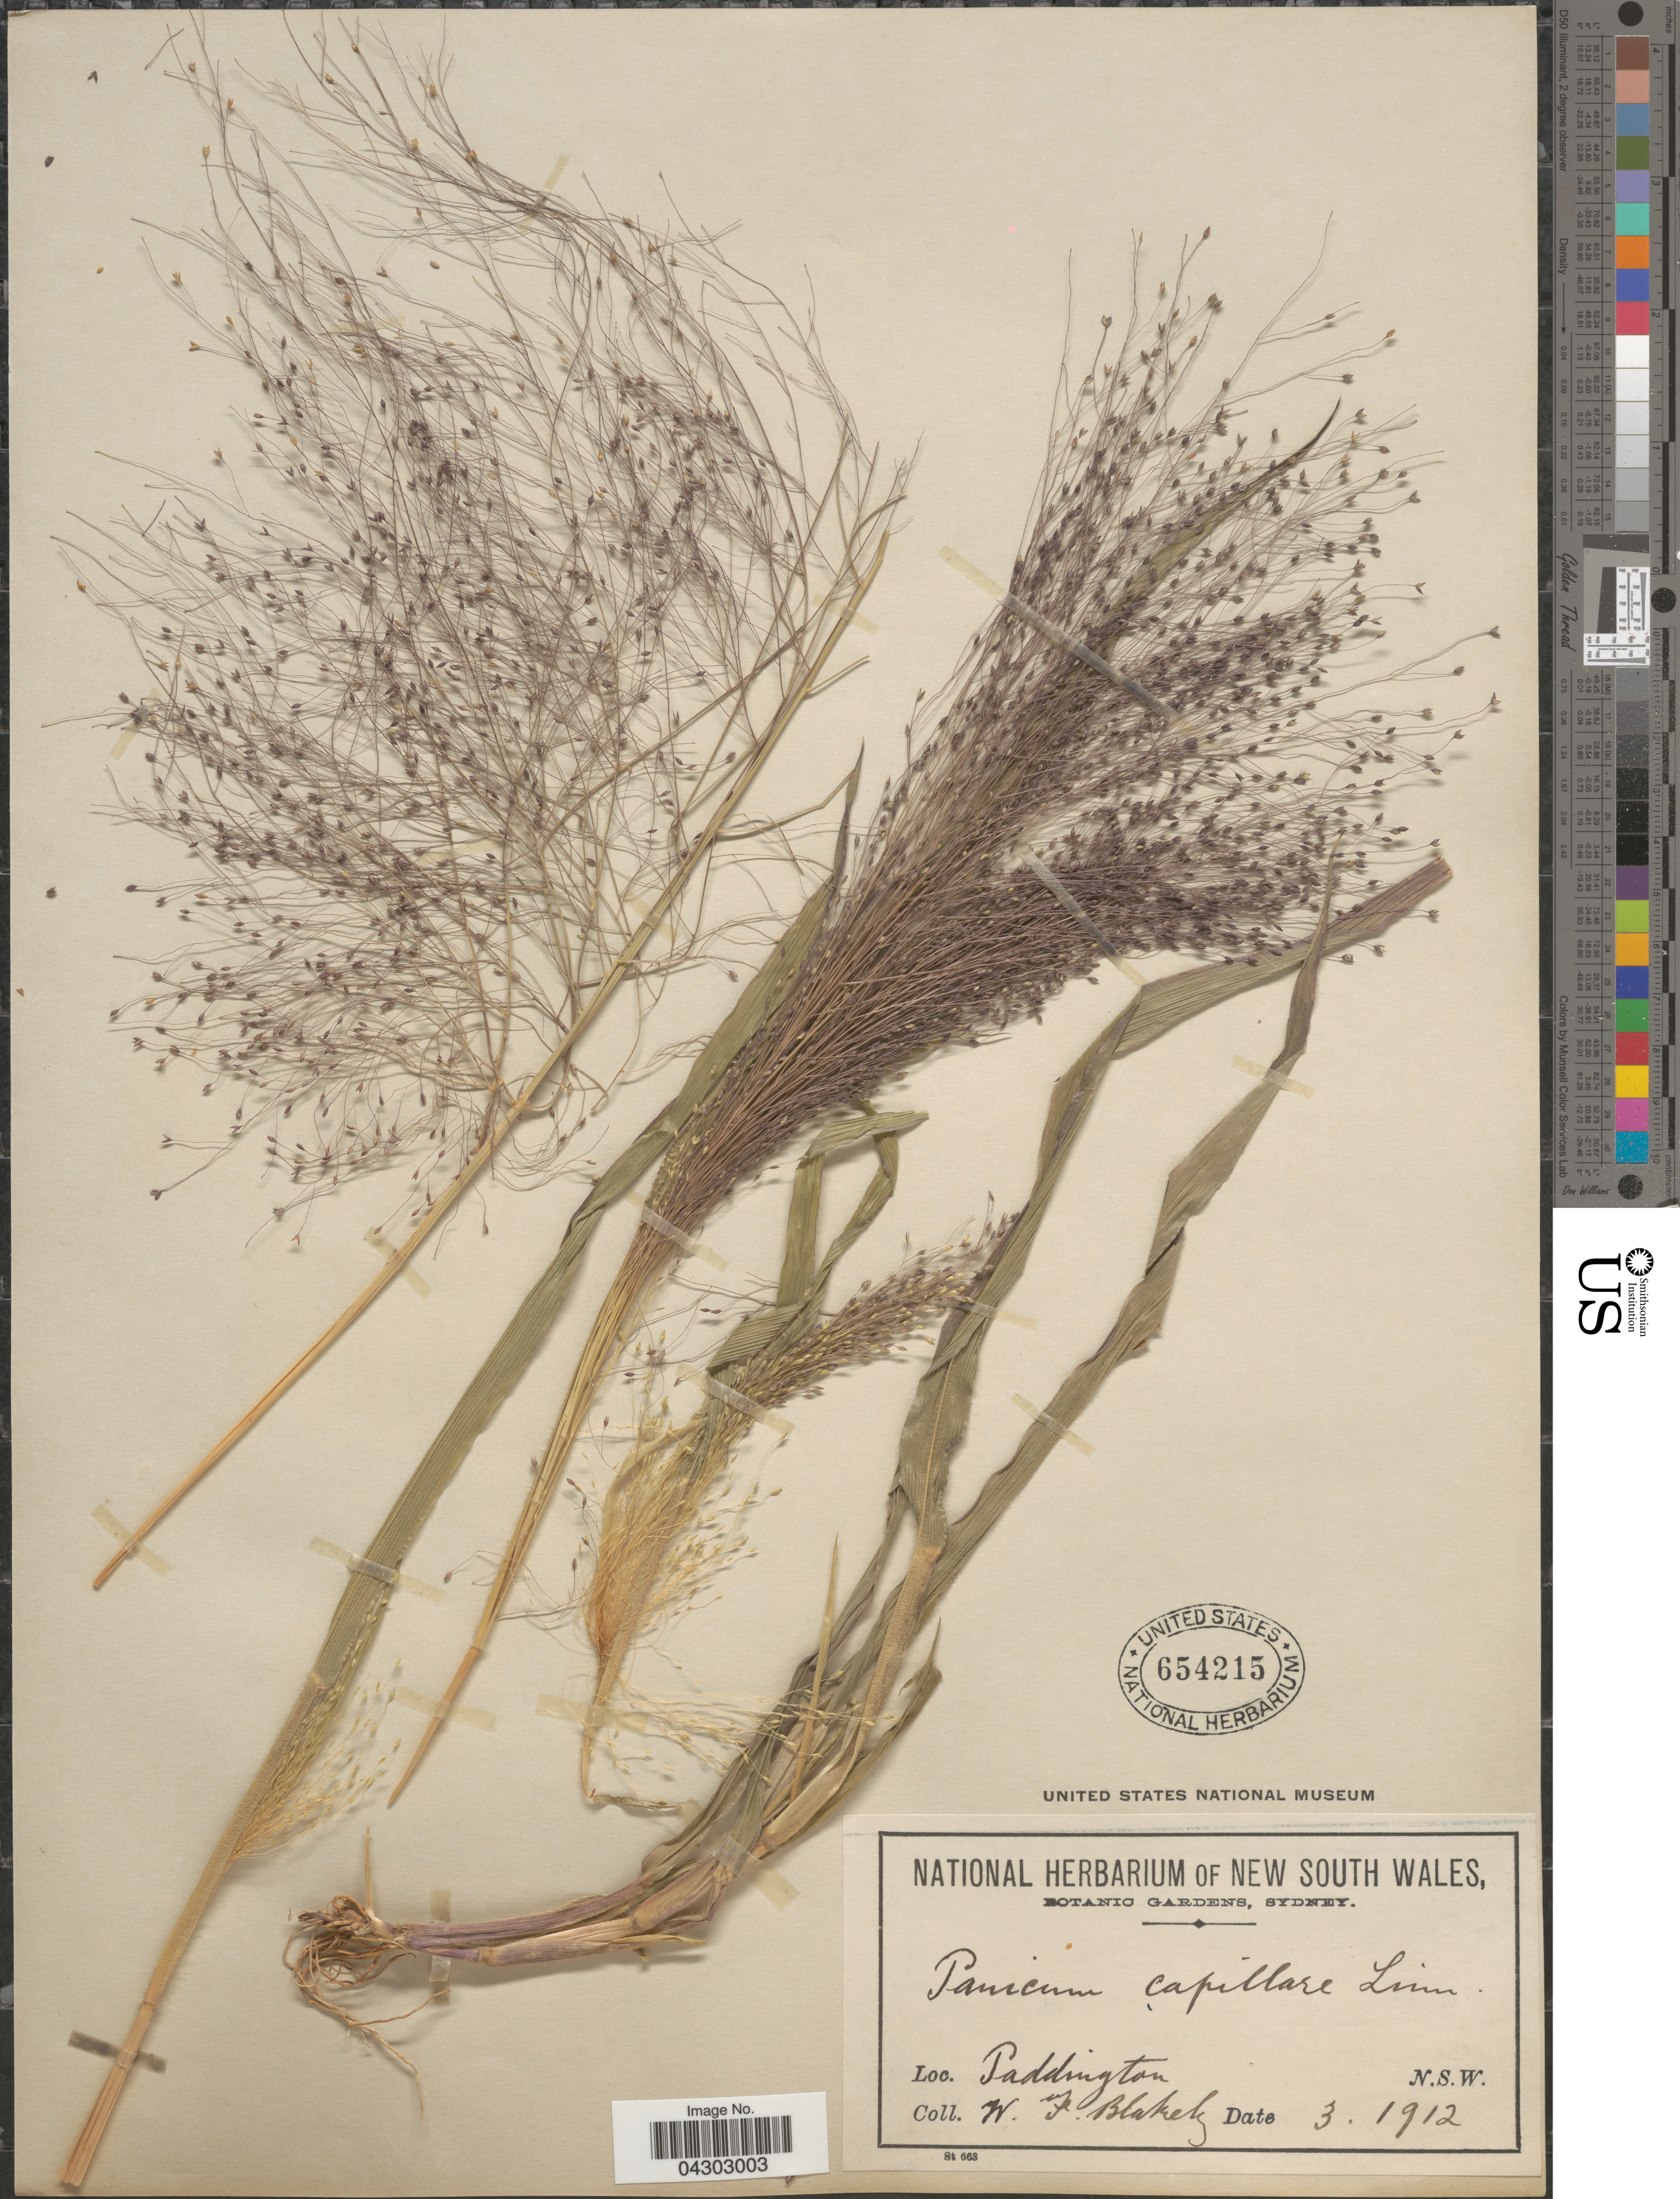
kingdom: Plantae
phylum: Tracheophyta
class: Liliopsida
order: Poales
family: Poaceae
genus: Panicum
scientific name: Panicum capillare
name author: L.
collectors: W. Blakely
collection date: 1912-03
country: Australia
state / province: New South Wales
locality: Paddington.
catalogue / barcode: US 654215